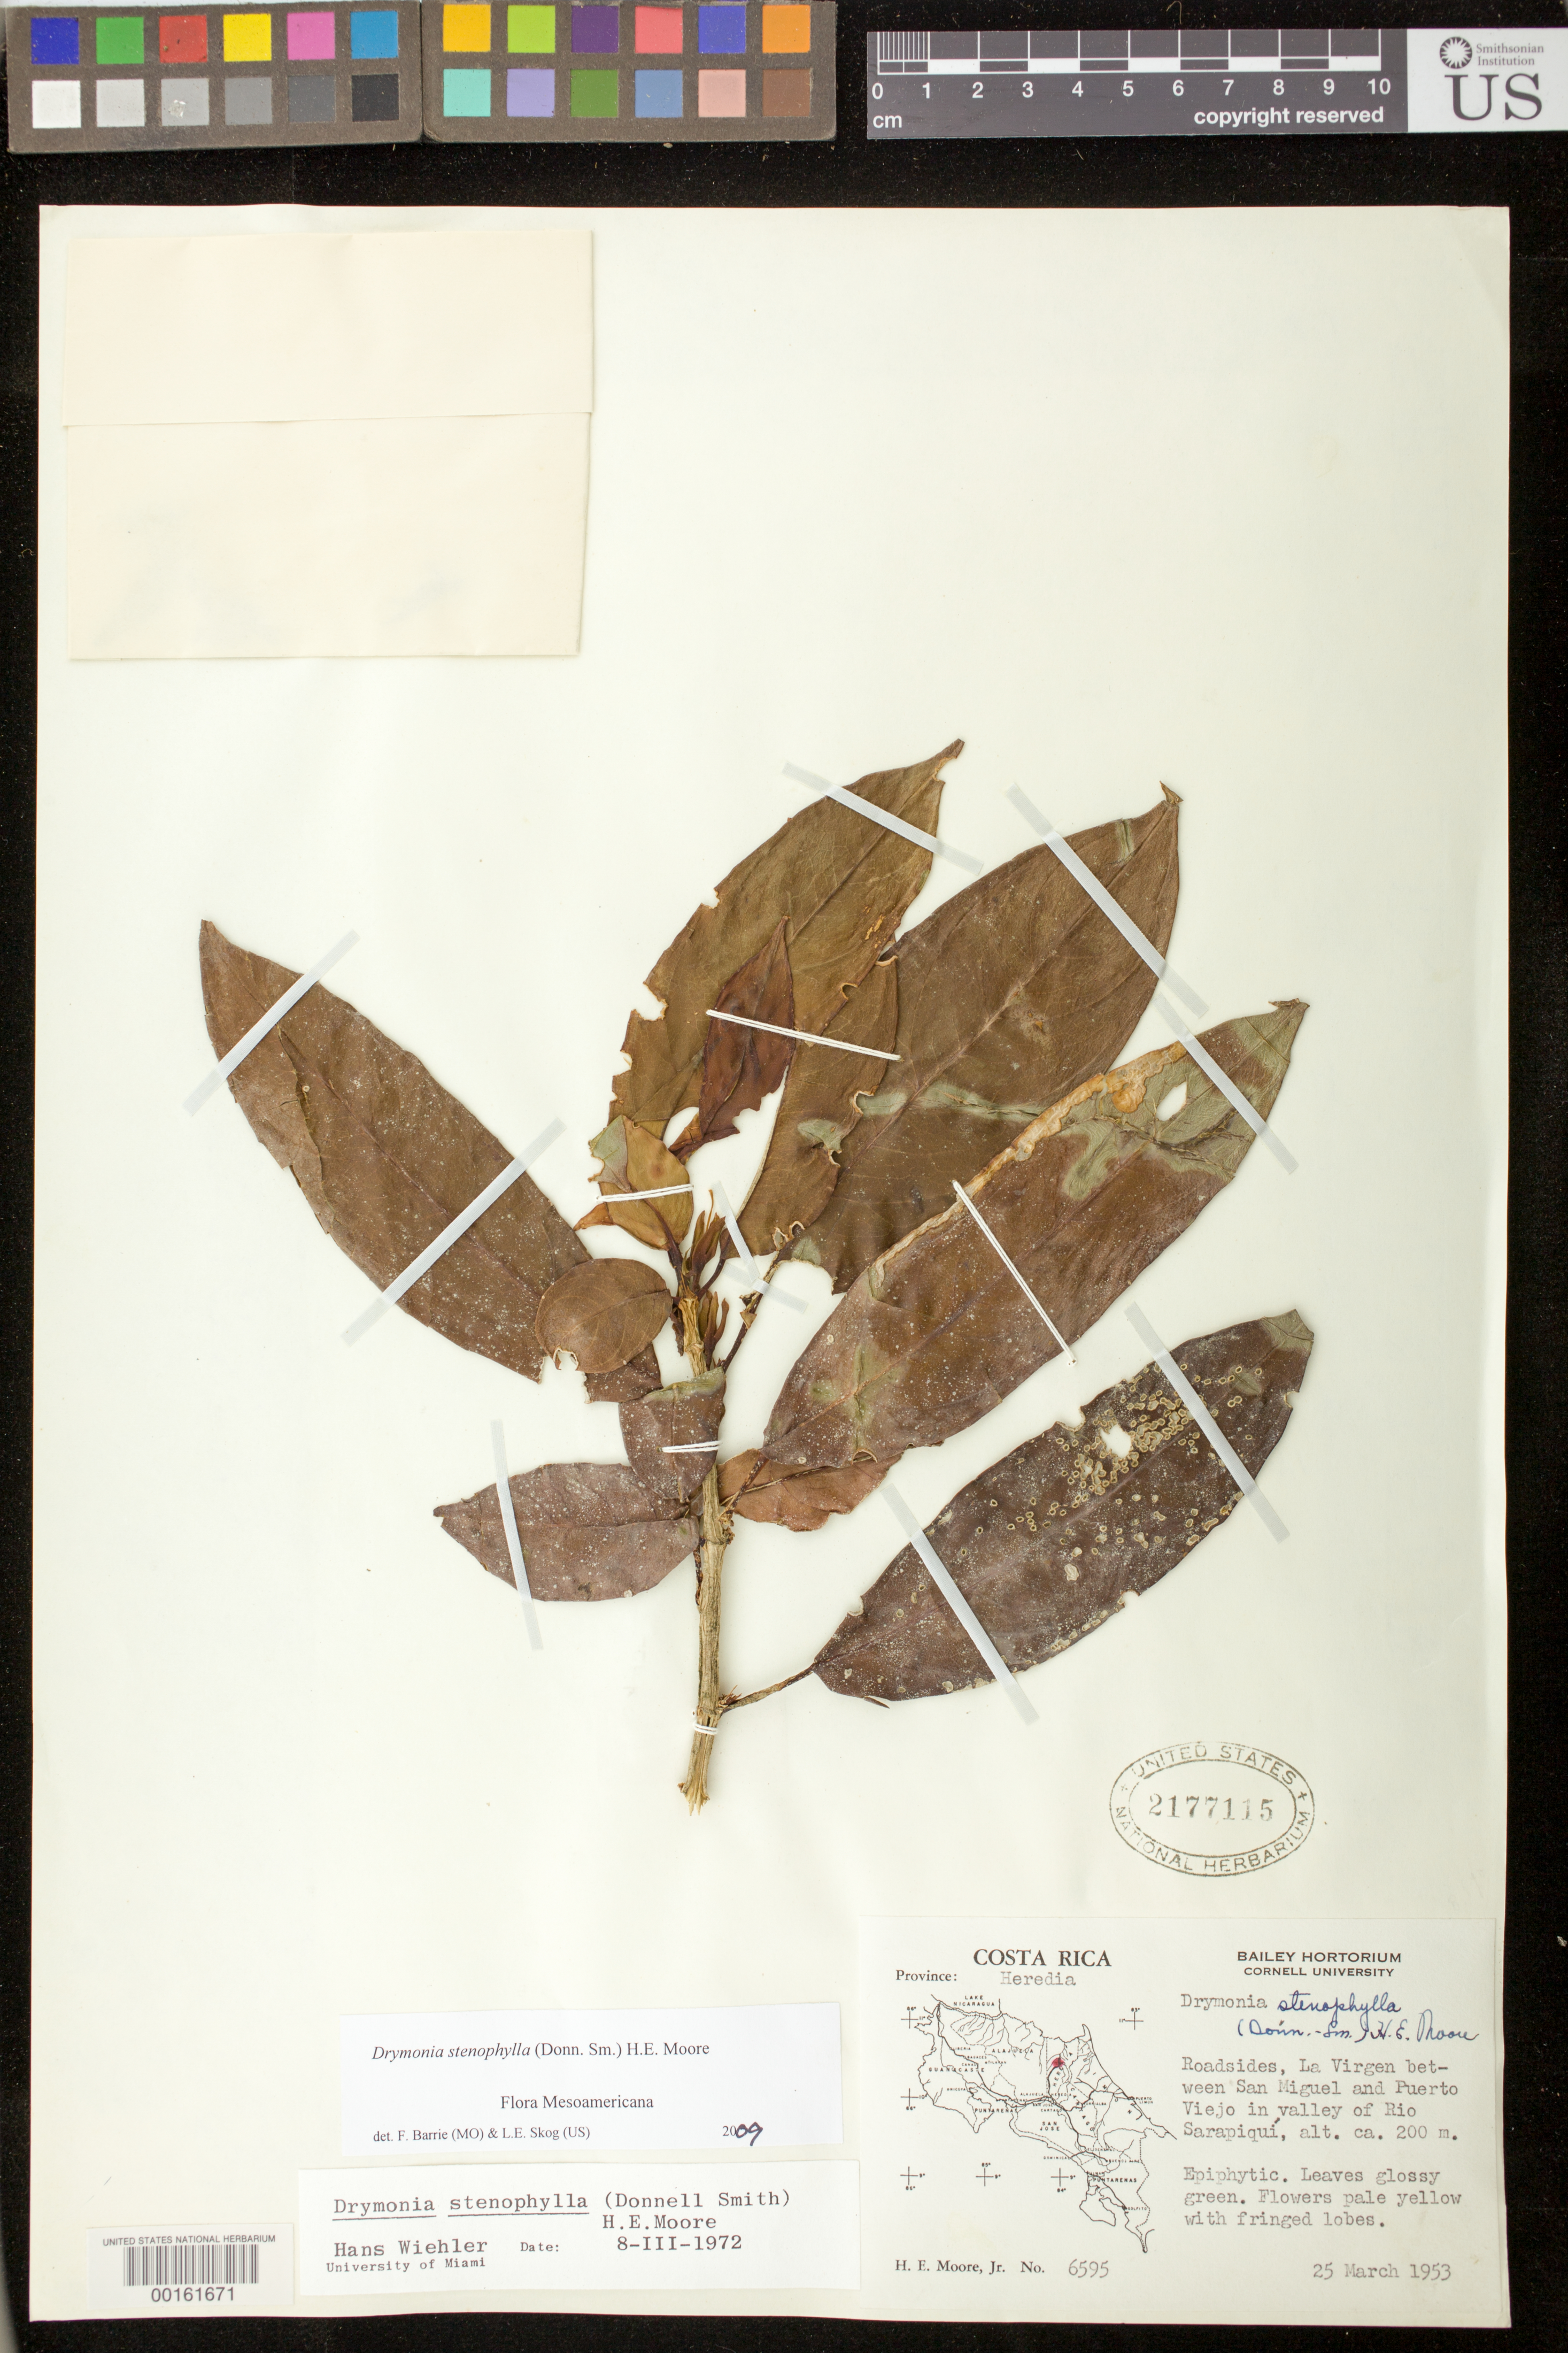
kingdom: Plantae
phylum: Tracheophyta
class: Magnoliopsida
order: Lamiales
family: Gesneriaceae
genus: Drymonia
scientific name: Drymonia stenophylla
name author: (Donn. Sm.) H.E. Moore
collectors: H. E. Moore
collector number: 6595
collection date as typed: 25 Mar 1953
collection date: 1953-03-25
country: Costa Rica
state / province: Heredia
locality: La Virgen between San Miguel and Puerto Viejo in valley of Rio Sarapiqui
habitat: Roadsides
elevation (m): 200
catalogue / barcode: US 2177115